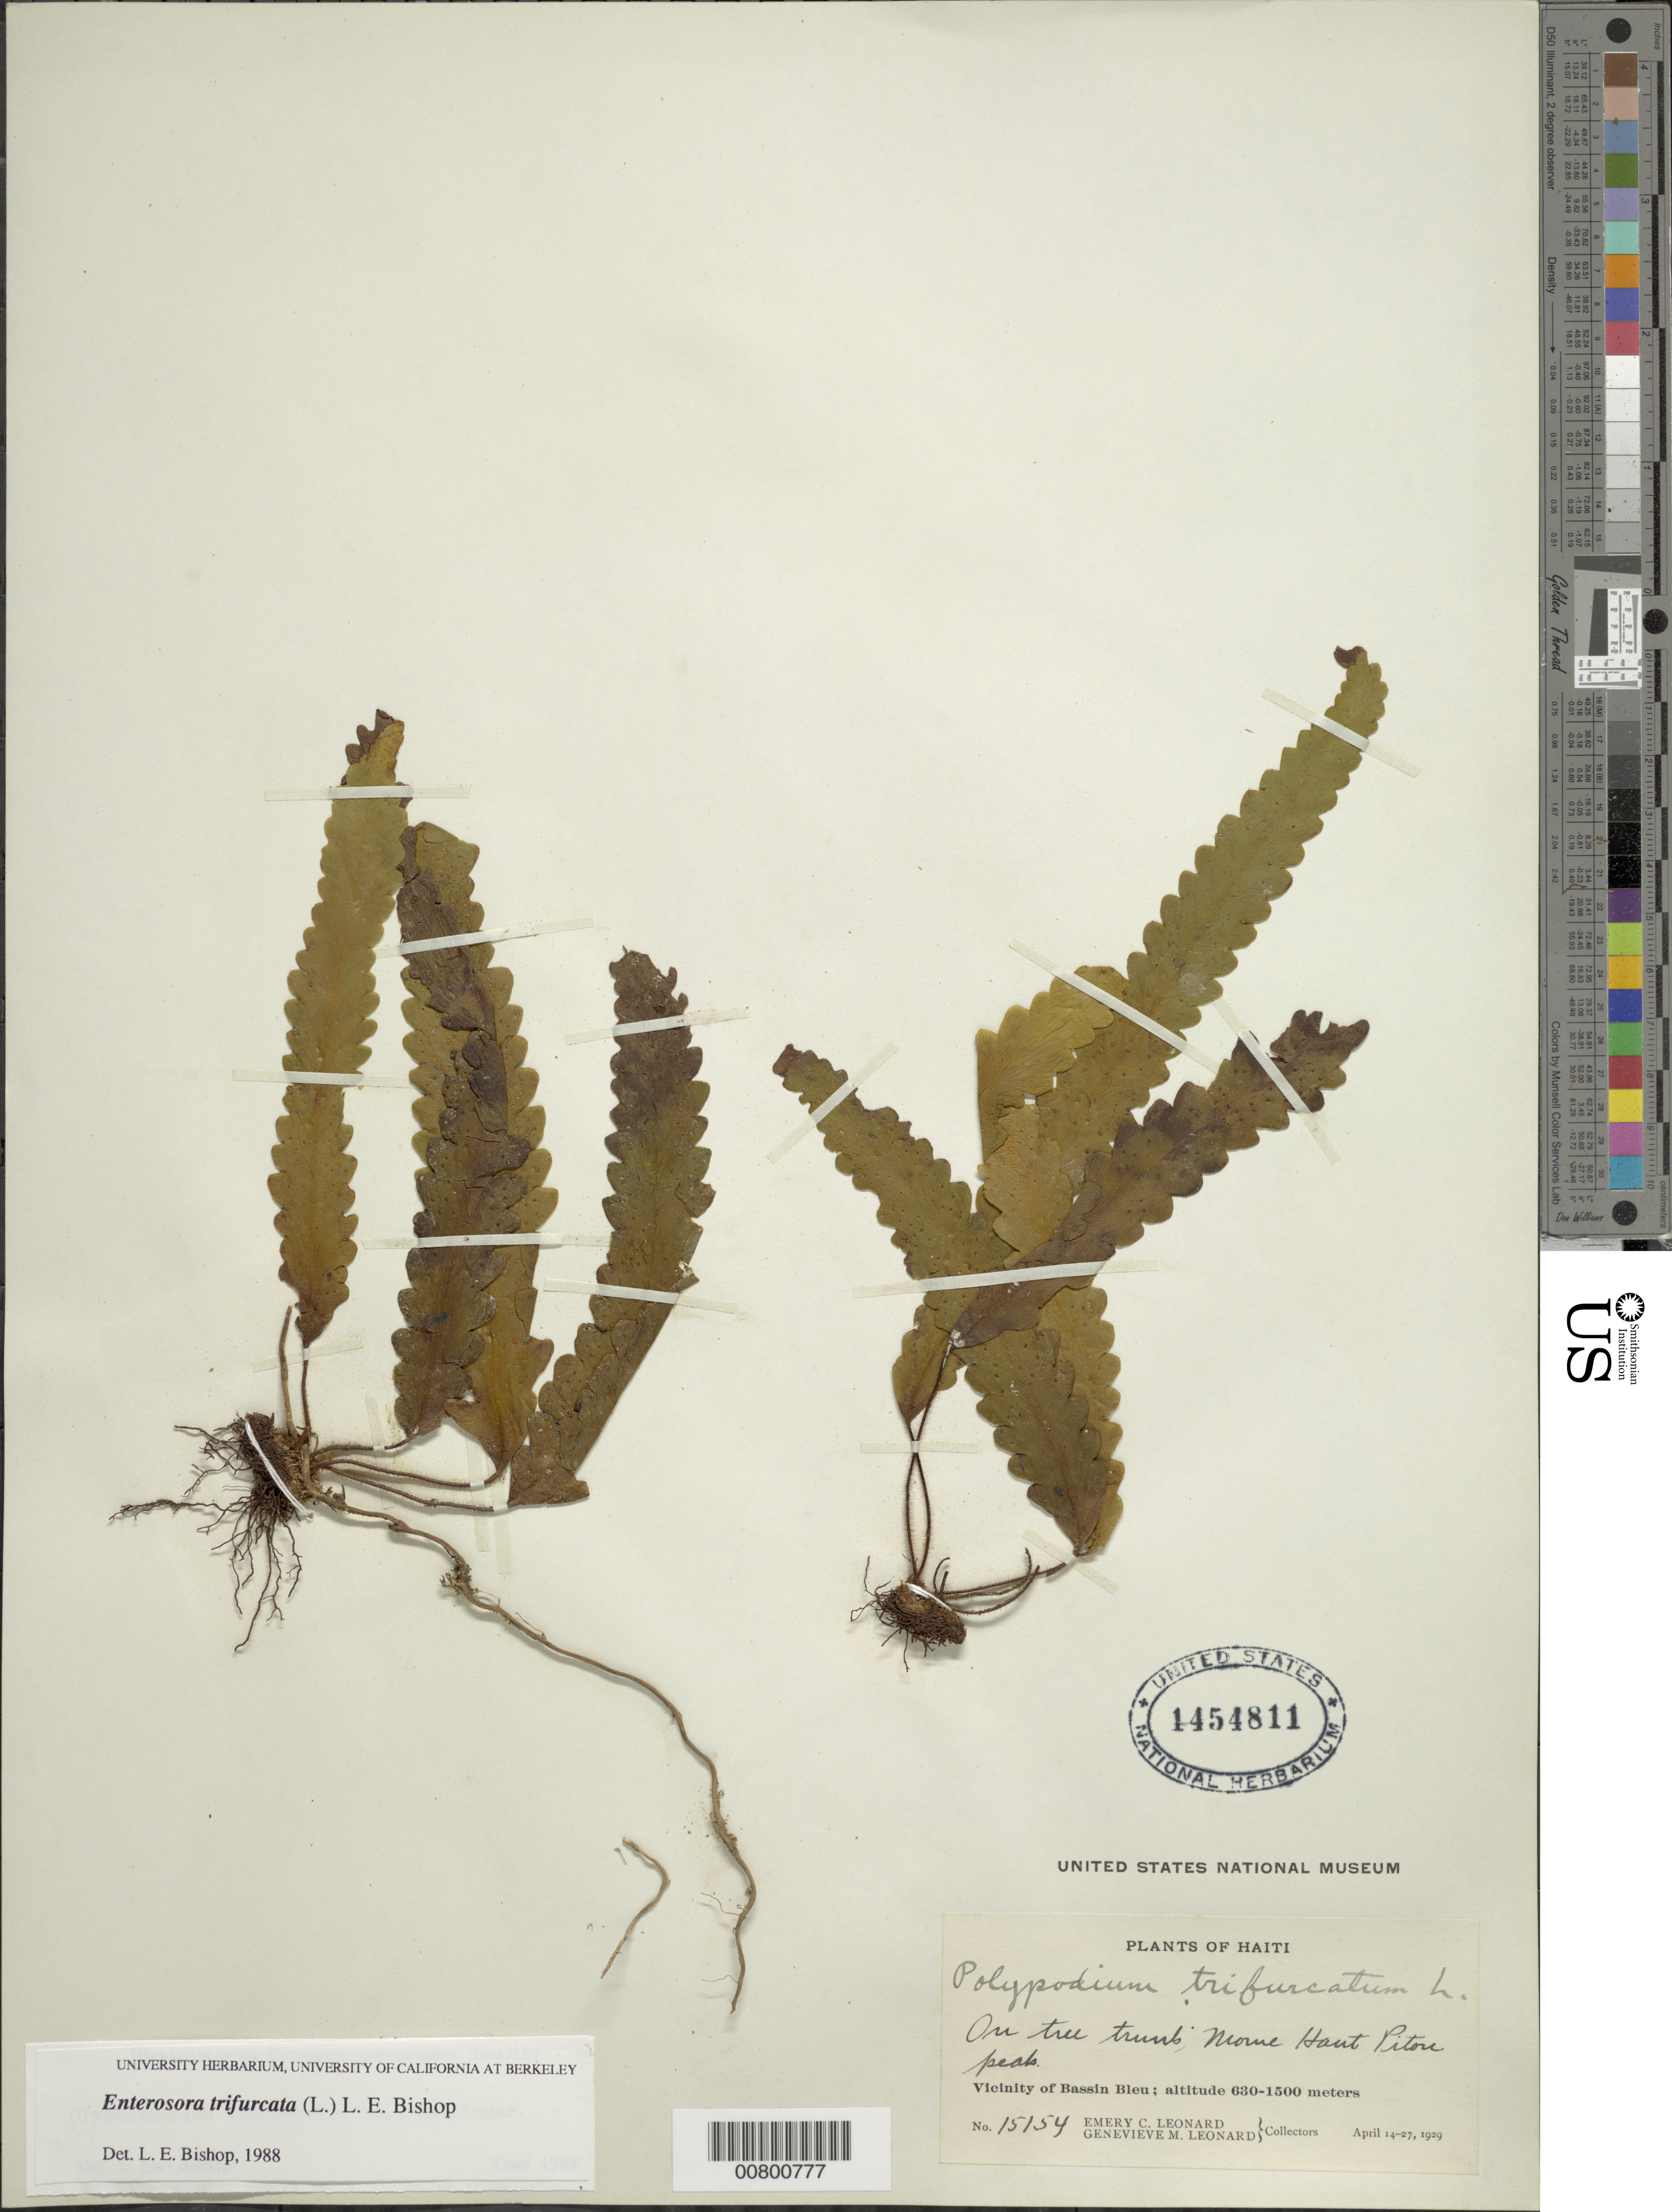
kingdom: Plantae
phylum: Tracheophyta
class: Polypodiopsida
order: Polypodiales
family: Polypodiaceae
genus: Enterosora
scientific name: Enterosora trifurcata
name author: (L.) L.E. Bishop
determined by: Bishop, L. E.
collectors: E. C. Leonard & G. M. Leonard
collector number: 15154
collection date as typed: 14 Apr 1929 to 27 Apr 1929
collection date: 1929-04-14/1929-04-27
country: Haiti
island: Hispaniola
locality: Bassin Bleu vicinity, Morne Haut Piton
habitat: On tree trunk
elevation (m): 630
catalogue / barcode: US 1454811